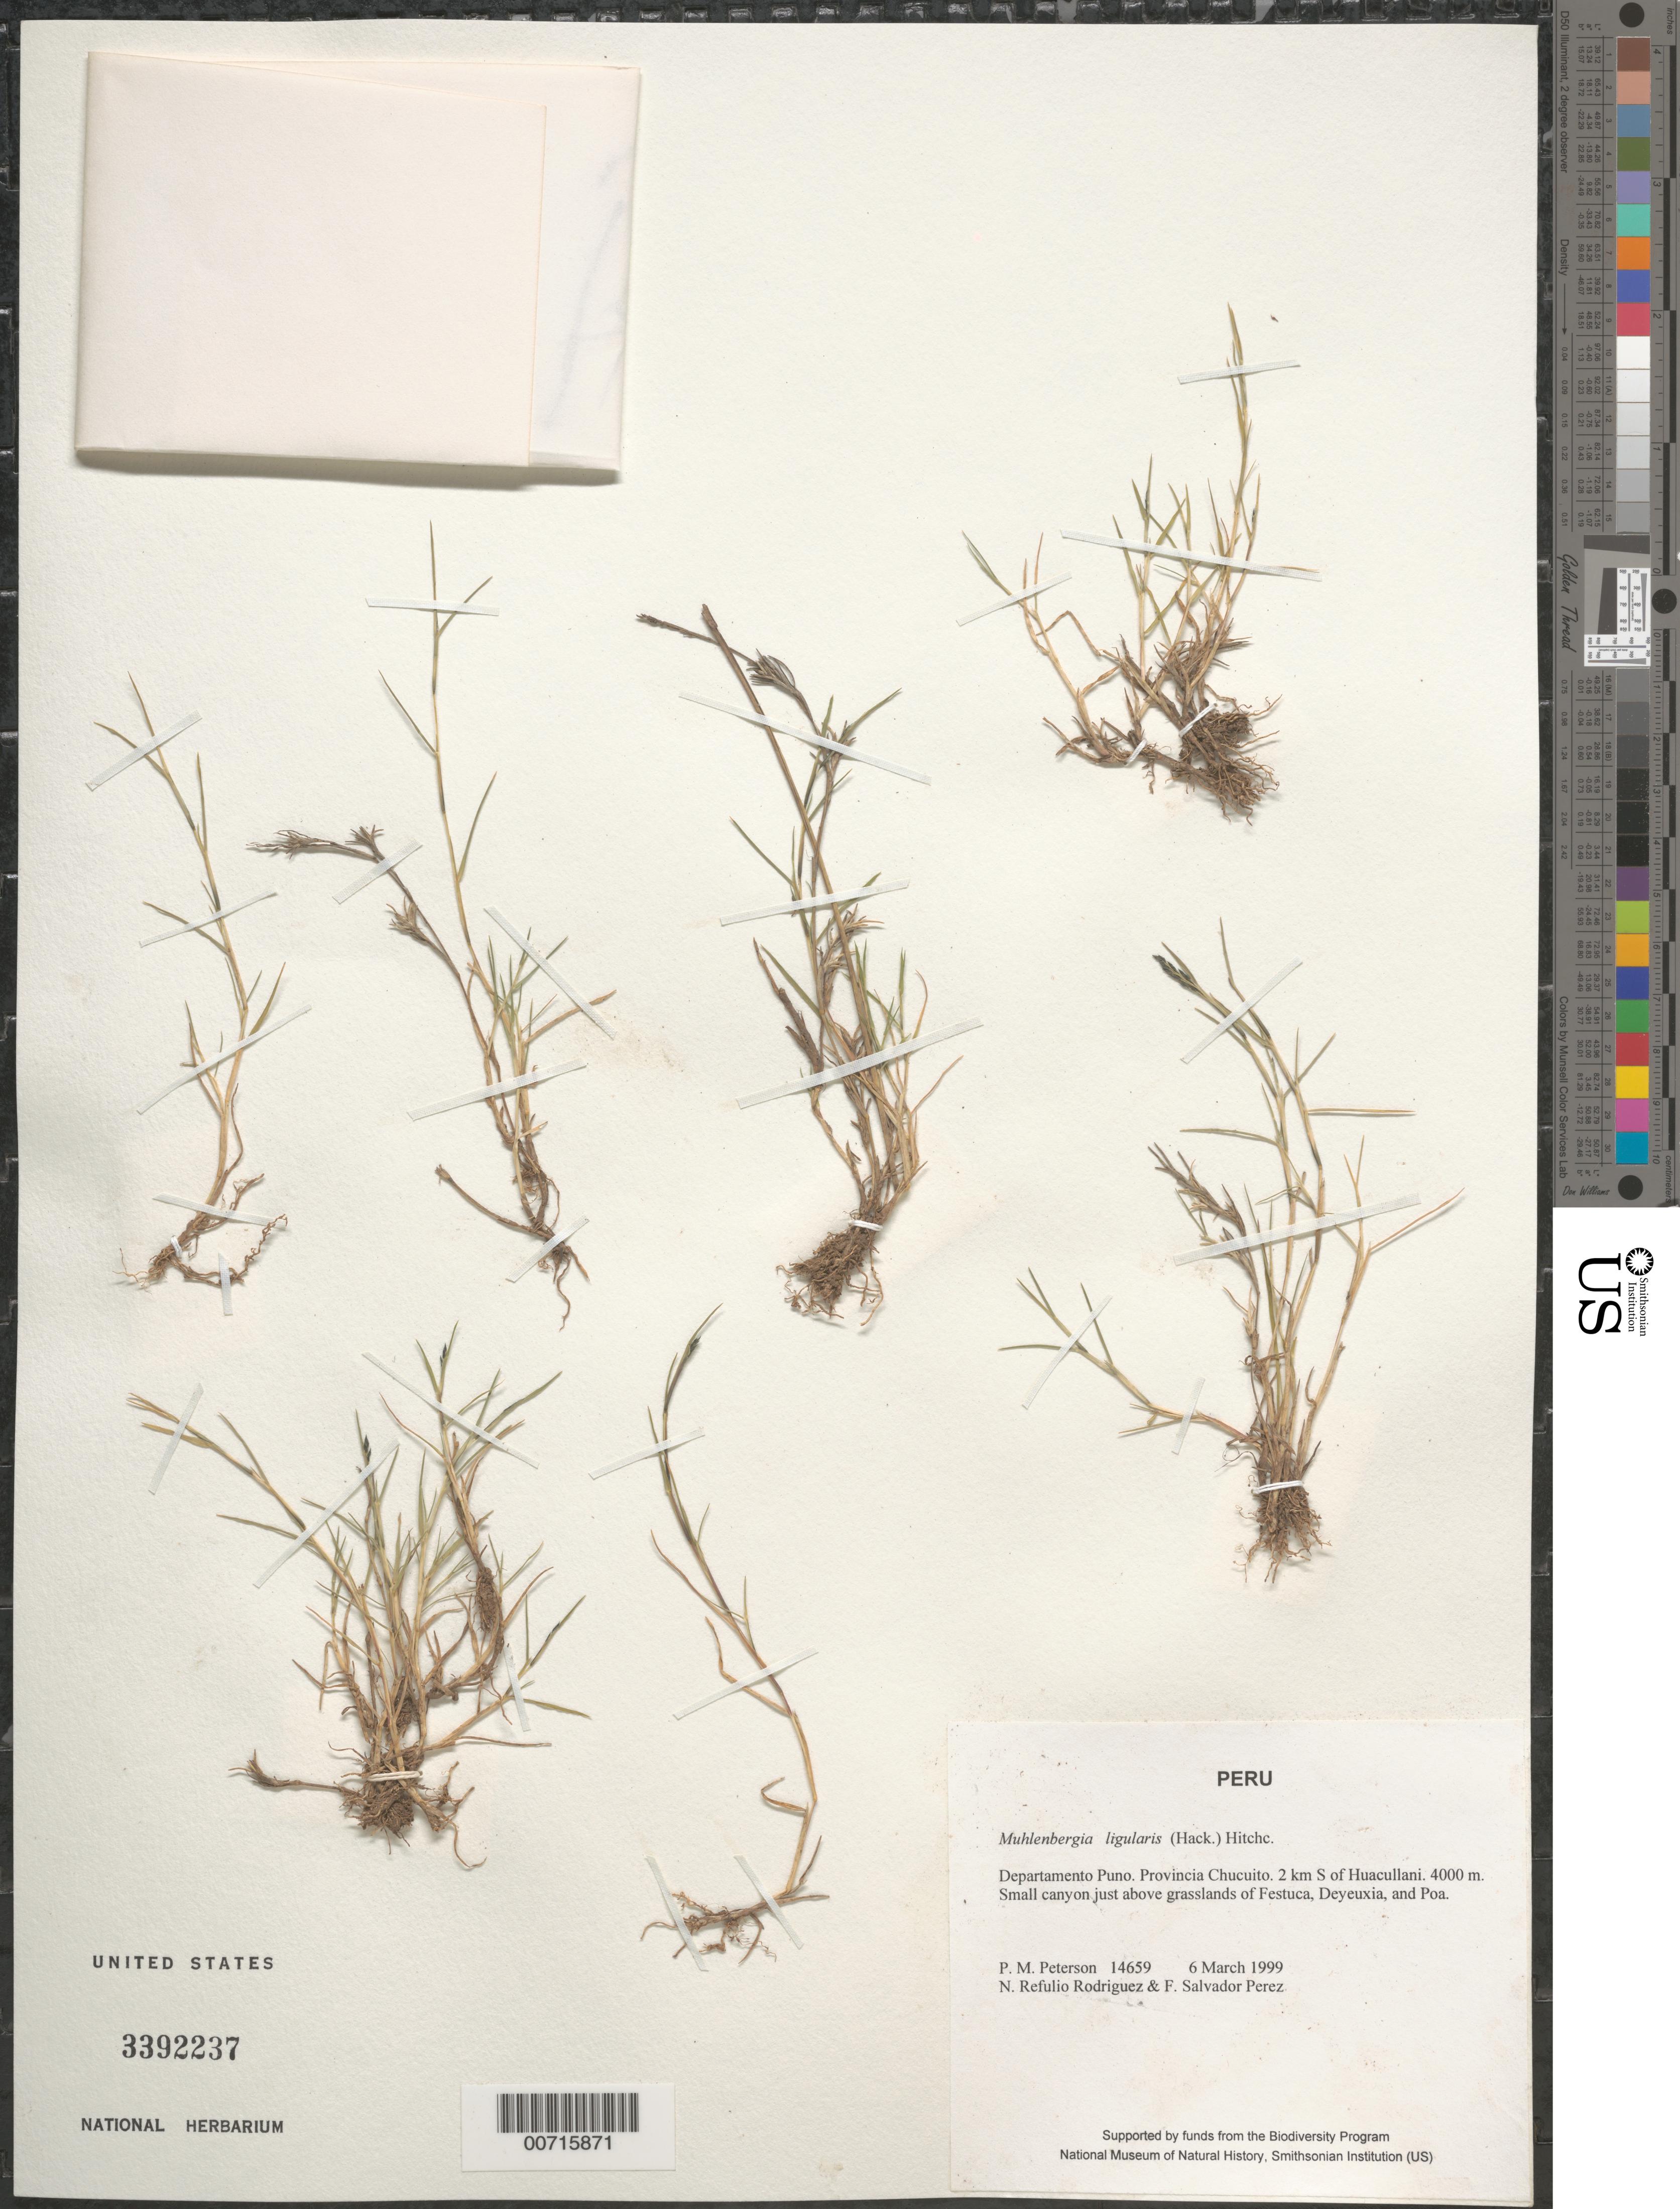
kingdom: Plantae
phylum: Tracheophyta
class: Liliopsida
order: Poales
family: Poaceae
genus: Muhlenbergia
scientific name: Muhlenbergia ligularis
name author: (Hack.) Hitchc.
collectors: P. M. Peterson, N. Refulio-Rodríguez & F. Salvador Perez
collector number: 14659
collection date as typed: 06 Mar 1999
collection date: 1999-03-06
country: Peru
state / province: Puno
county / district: Chucuito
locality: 2 km S of Huacullani.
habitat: Small canyon just above grasslands of Festuca, Deyeuxia and Poa.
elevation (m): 4000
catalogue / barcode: US 3392237